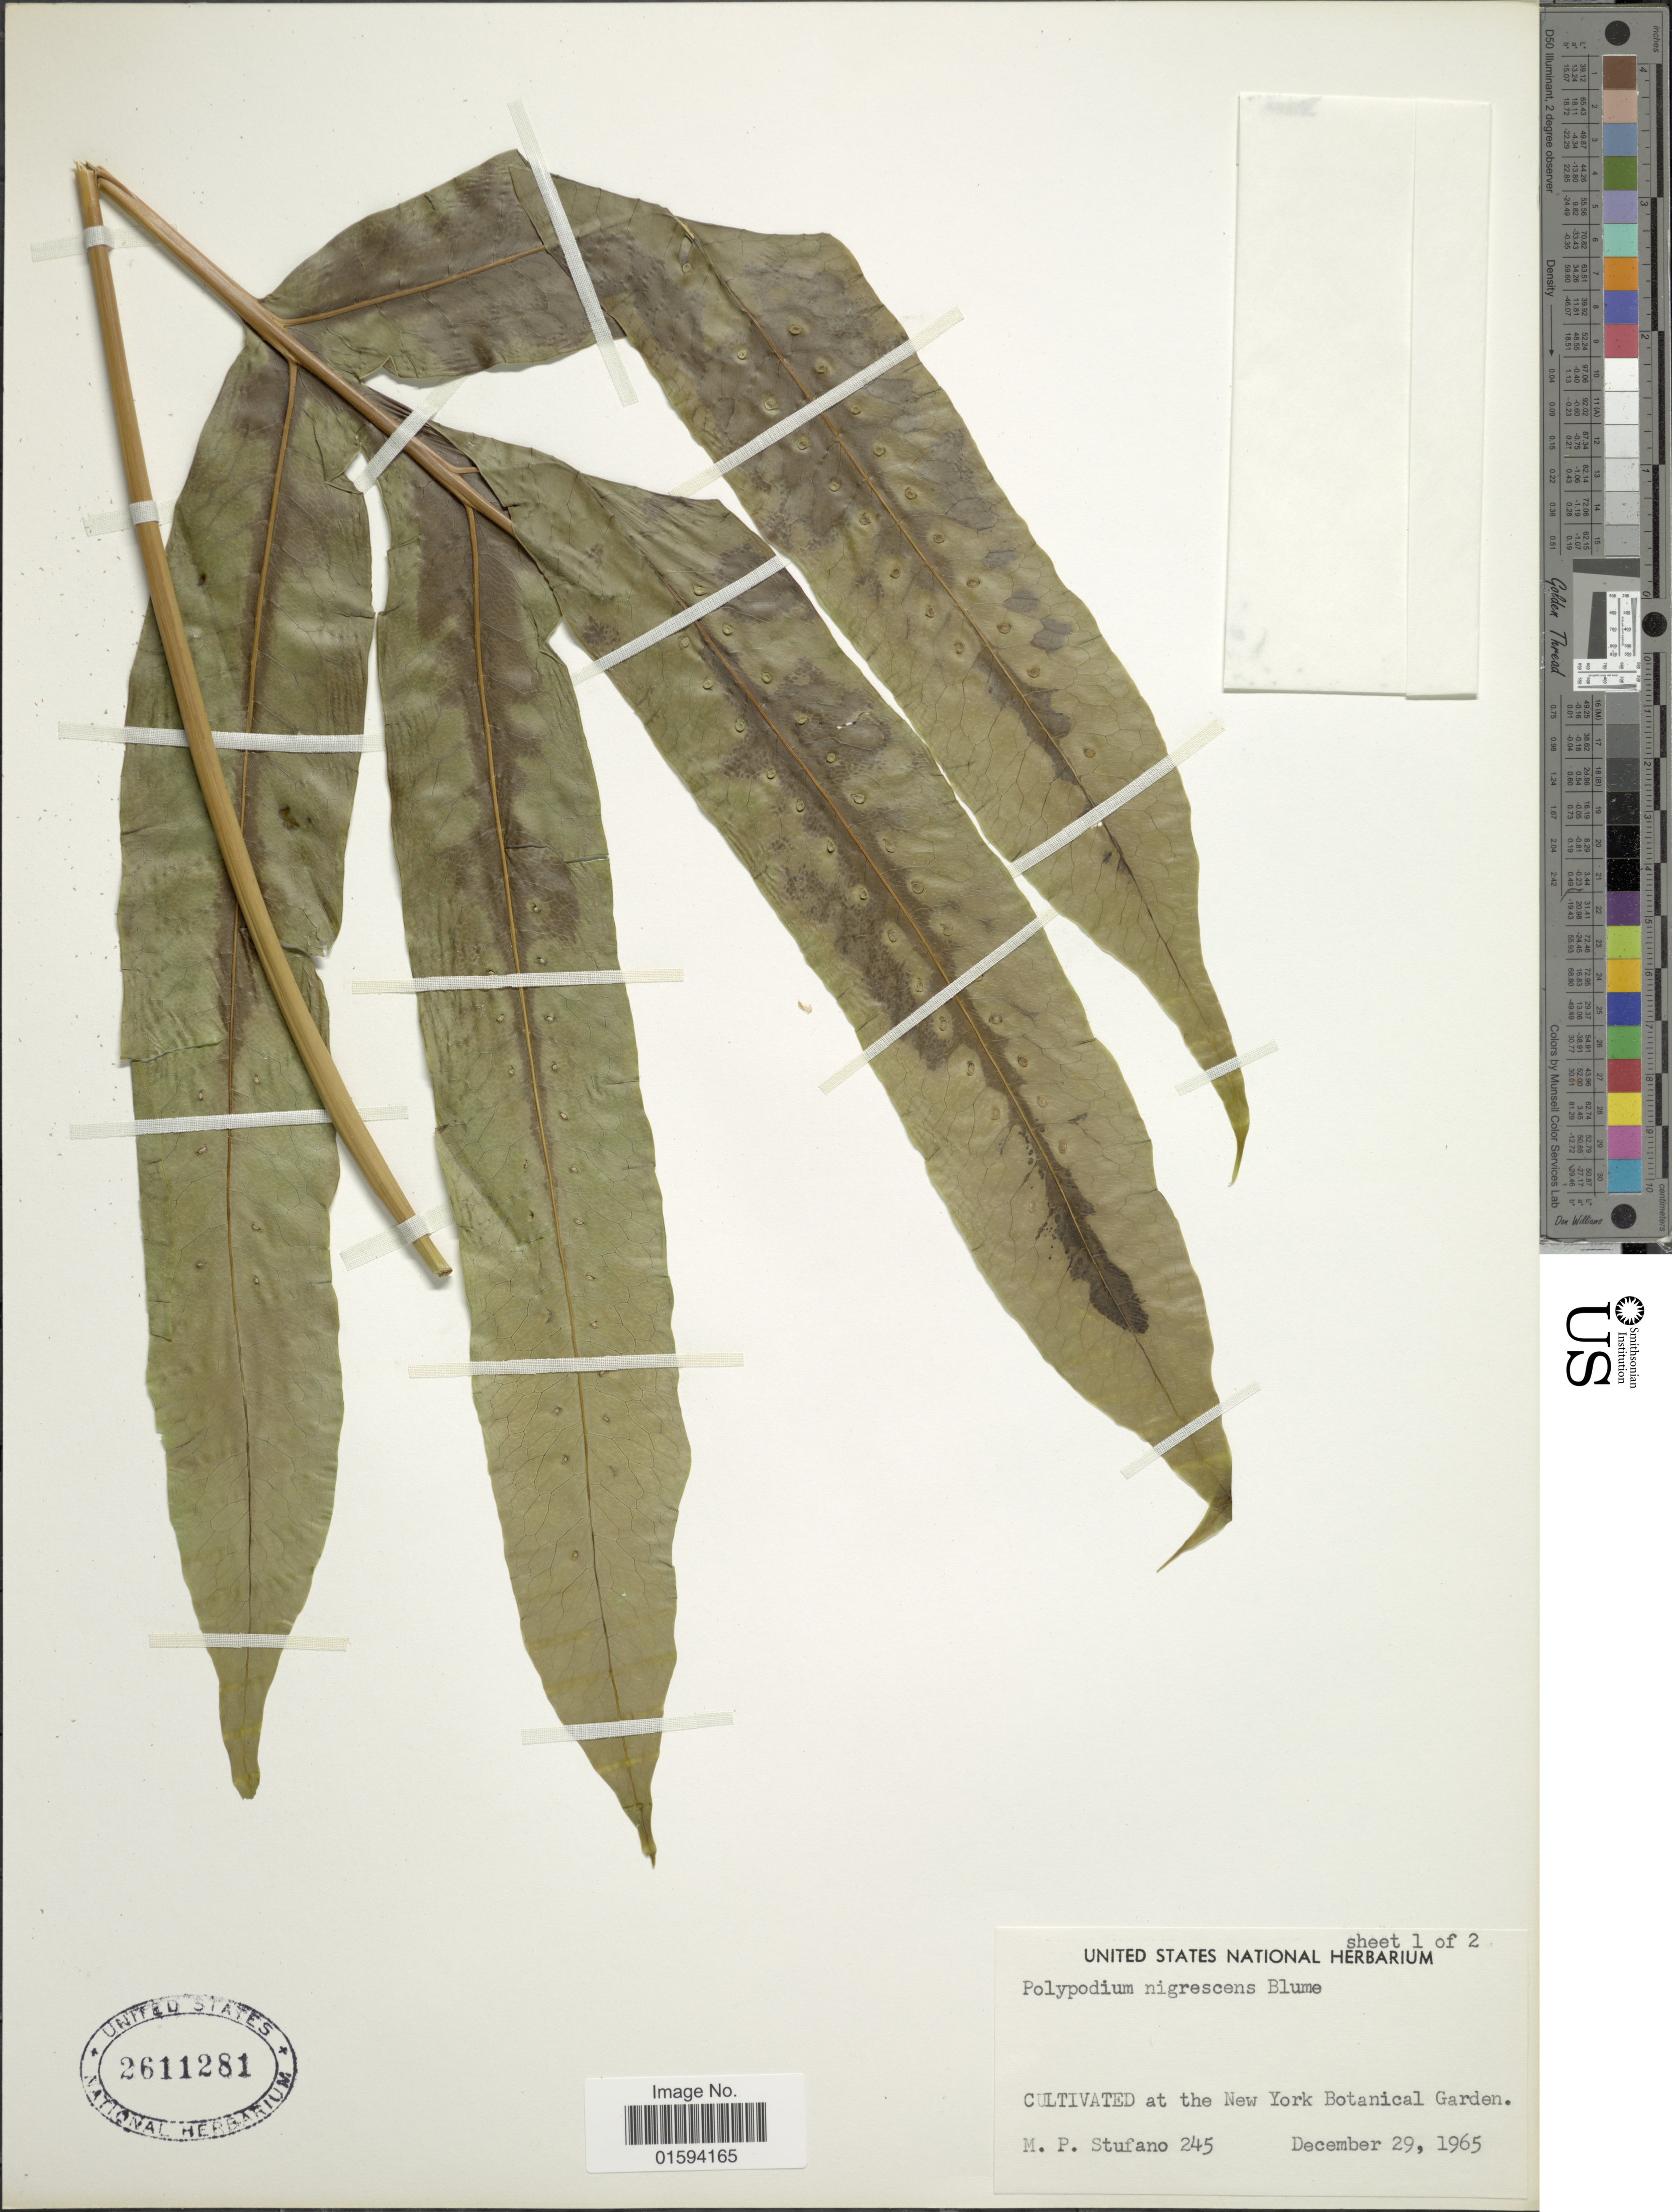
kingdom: Plantae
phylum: Tracheophyta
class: Polypodiopsida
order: Polypodiales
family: Polypodiaceae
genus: Polypodium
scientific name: Polypodium nigrescens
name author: Blume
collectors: M. Stufano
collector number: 245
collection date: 1965-12-29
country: United States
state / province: New York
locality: At the New York Botanical Garden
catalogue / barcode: US 2611281